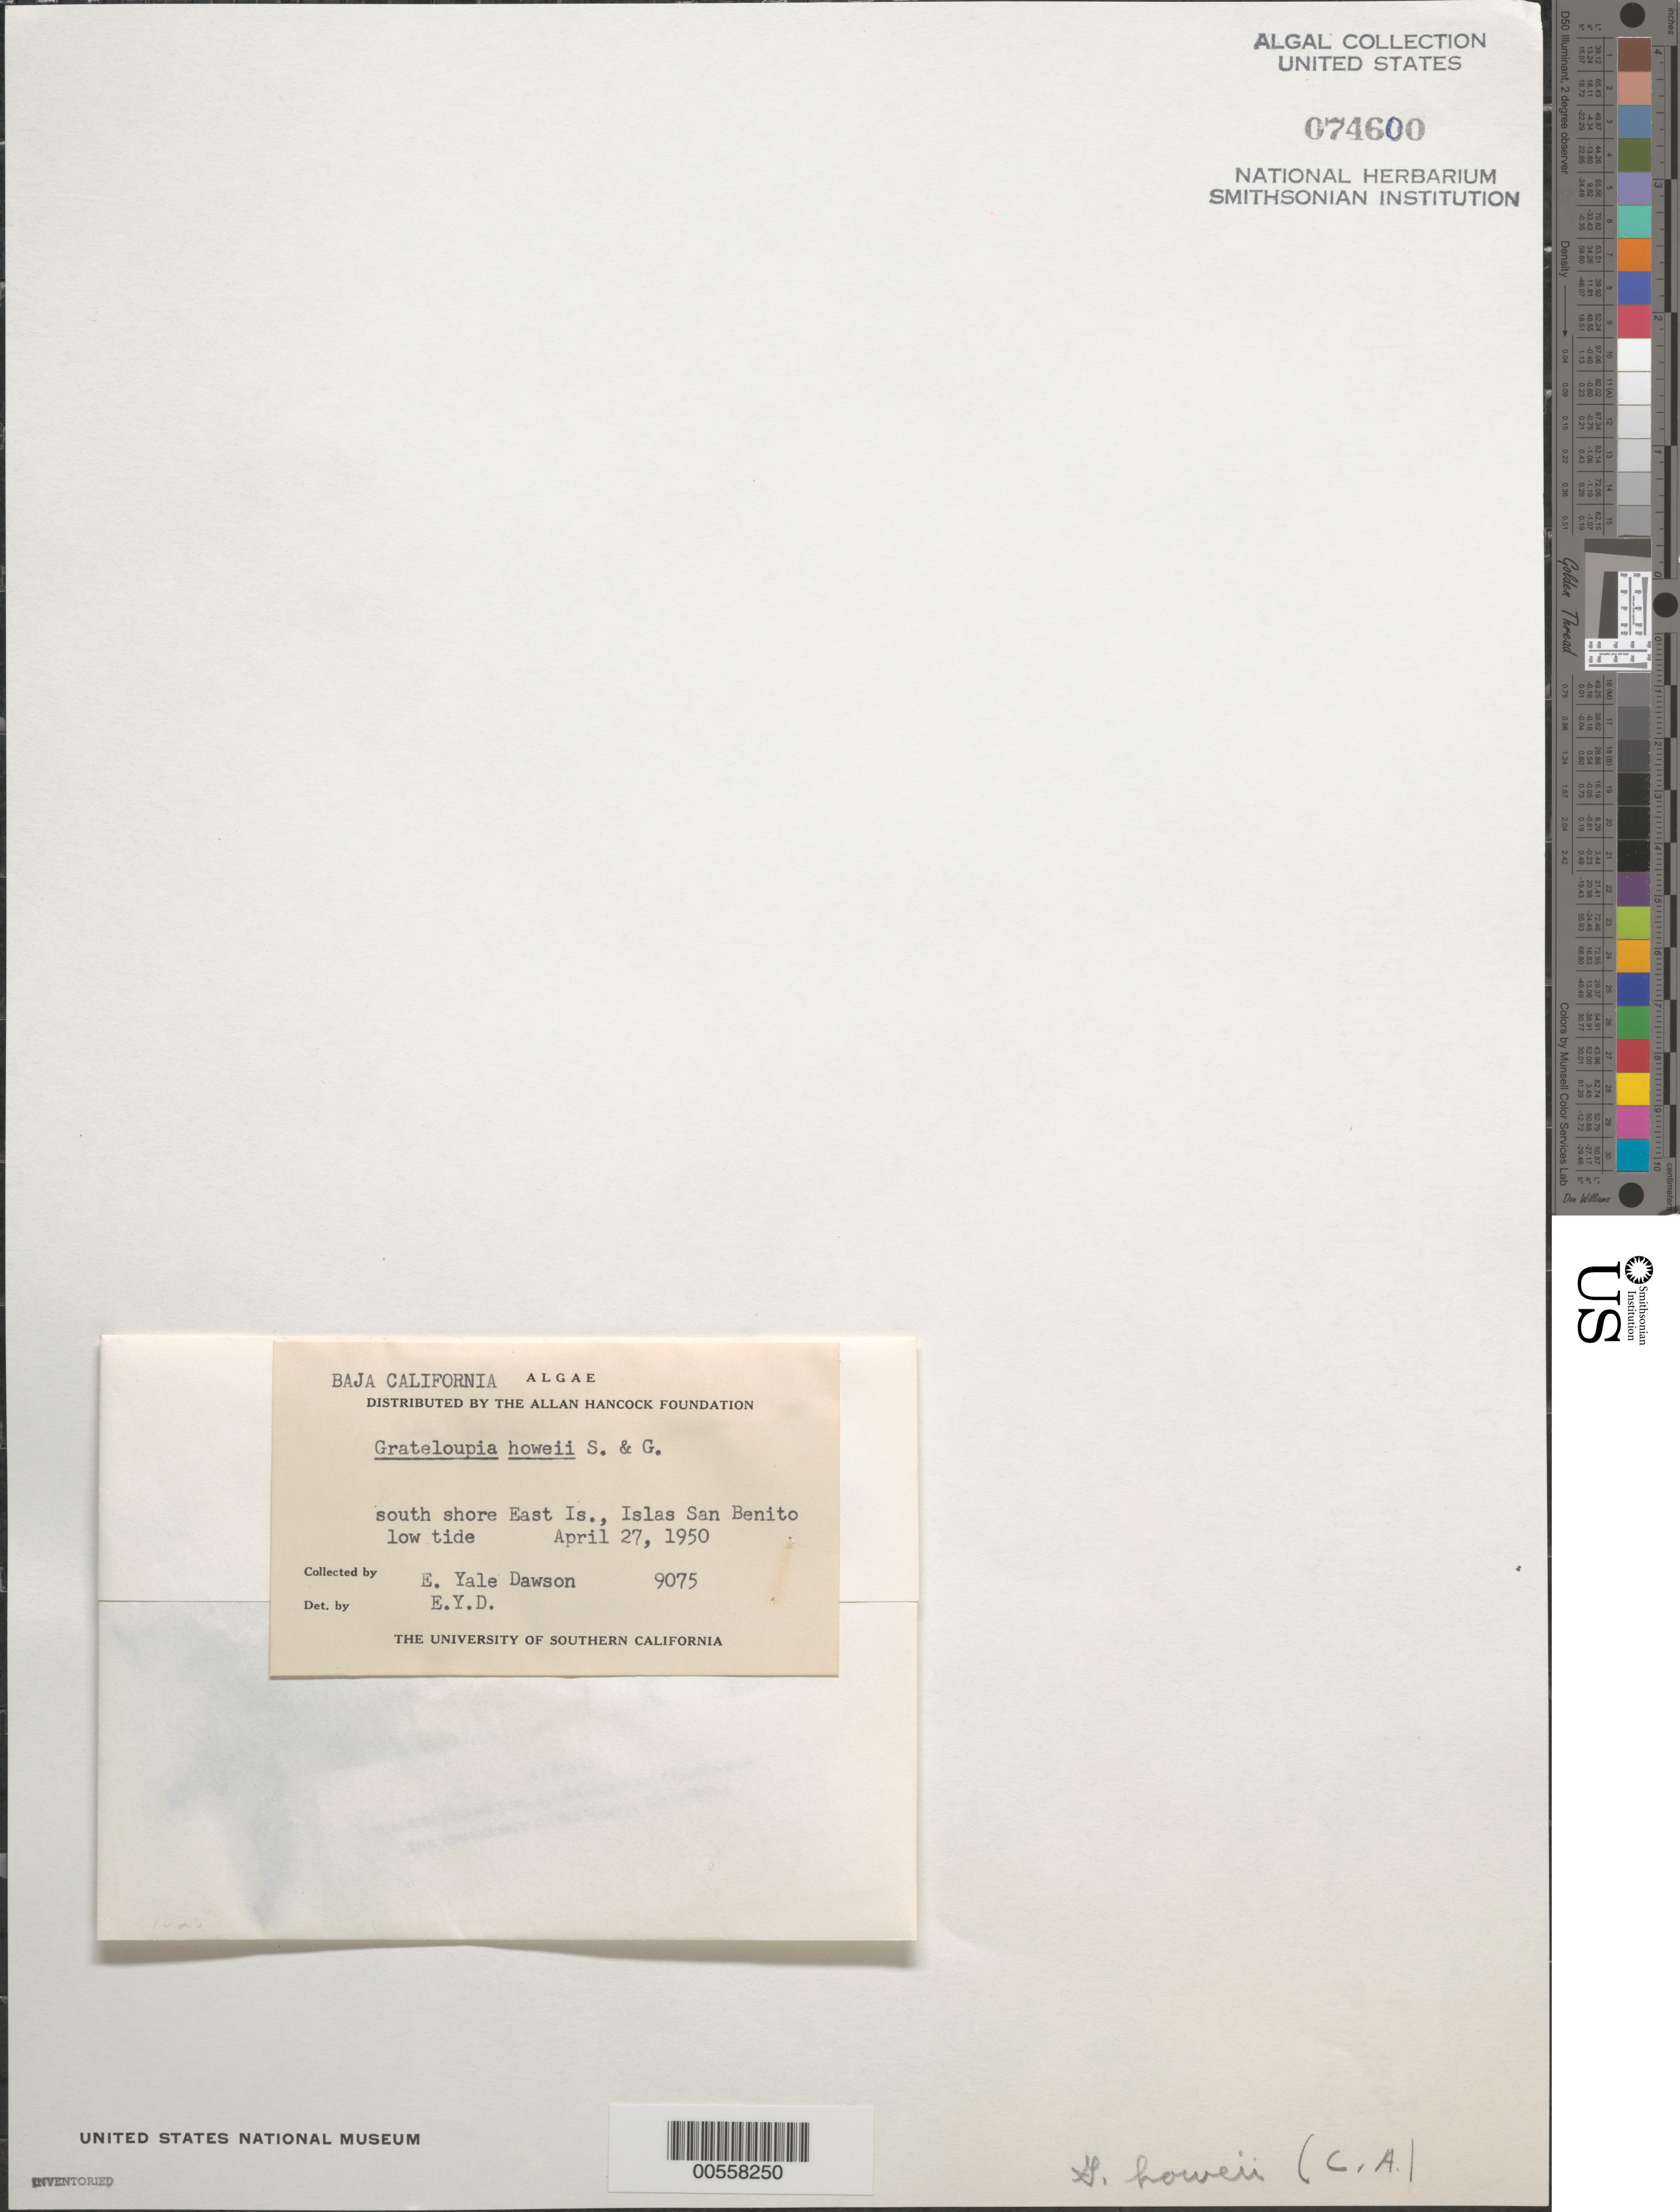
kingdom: Plantae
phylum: Rhodophyta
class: Florideophyceae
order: Halymeniales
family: Halymeniaceae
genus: Grateloupia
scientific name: Grateloupia howeii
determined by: Dawson, E. Y.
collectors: E. Y. Dawson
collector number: EYD 9075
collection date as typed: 27 Apr 1950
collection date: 1950-04-27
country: Mexico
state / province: Baja California Norte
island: East Island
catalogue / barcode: US 74600